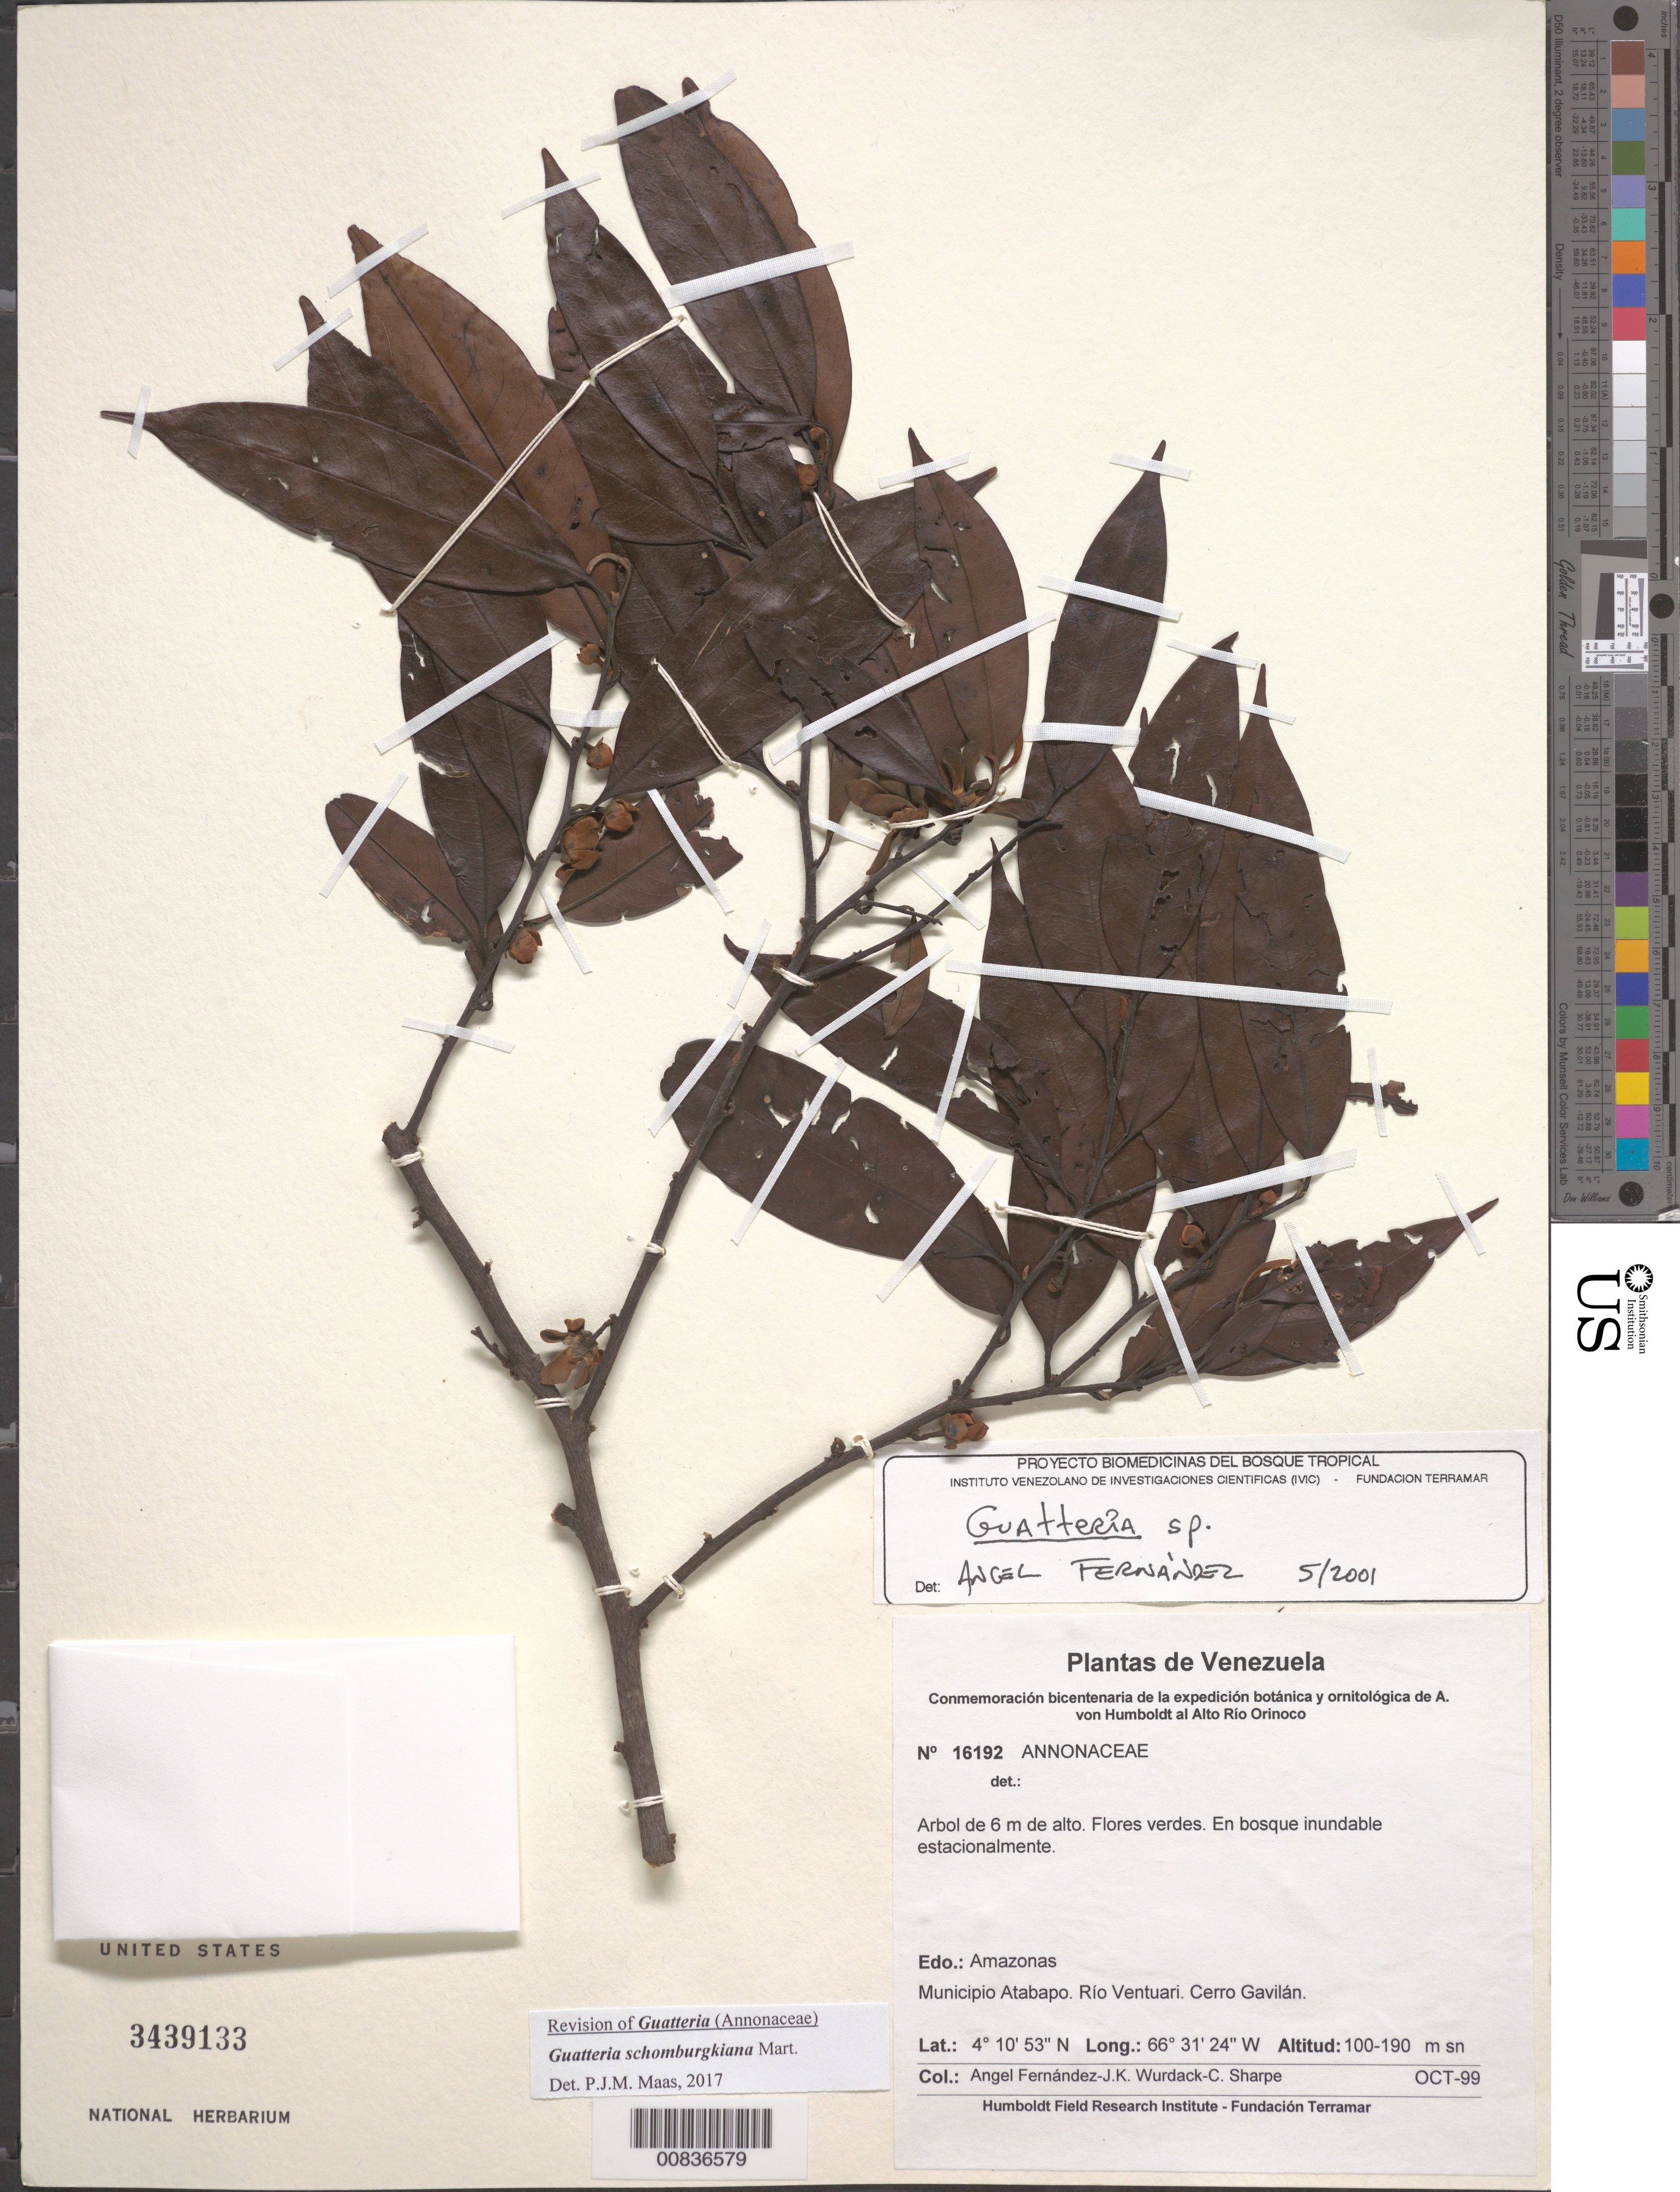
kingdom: Plantae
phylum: Tracheophyta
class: Magnoliopsida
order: Magnoliales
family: Annonaceae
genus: Guatteria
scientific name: Guatteria schomburgkiana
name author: Mart.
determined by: Maas, Paul J.; Maas, H.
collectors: A. Fernández, K. Wurdack & C. Sharpe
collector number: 16192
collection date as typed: Oct-99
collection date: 1999-10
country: Venezuela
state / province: Amazonas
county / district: Atabapo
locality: Río Ventuari, Cerro Gavilán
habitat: Bosque inundable estacionalmente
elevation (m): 100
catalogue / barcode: US 3439133